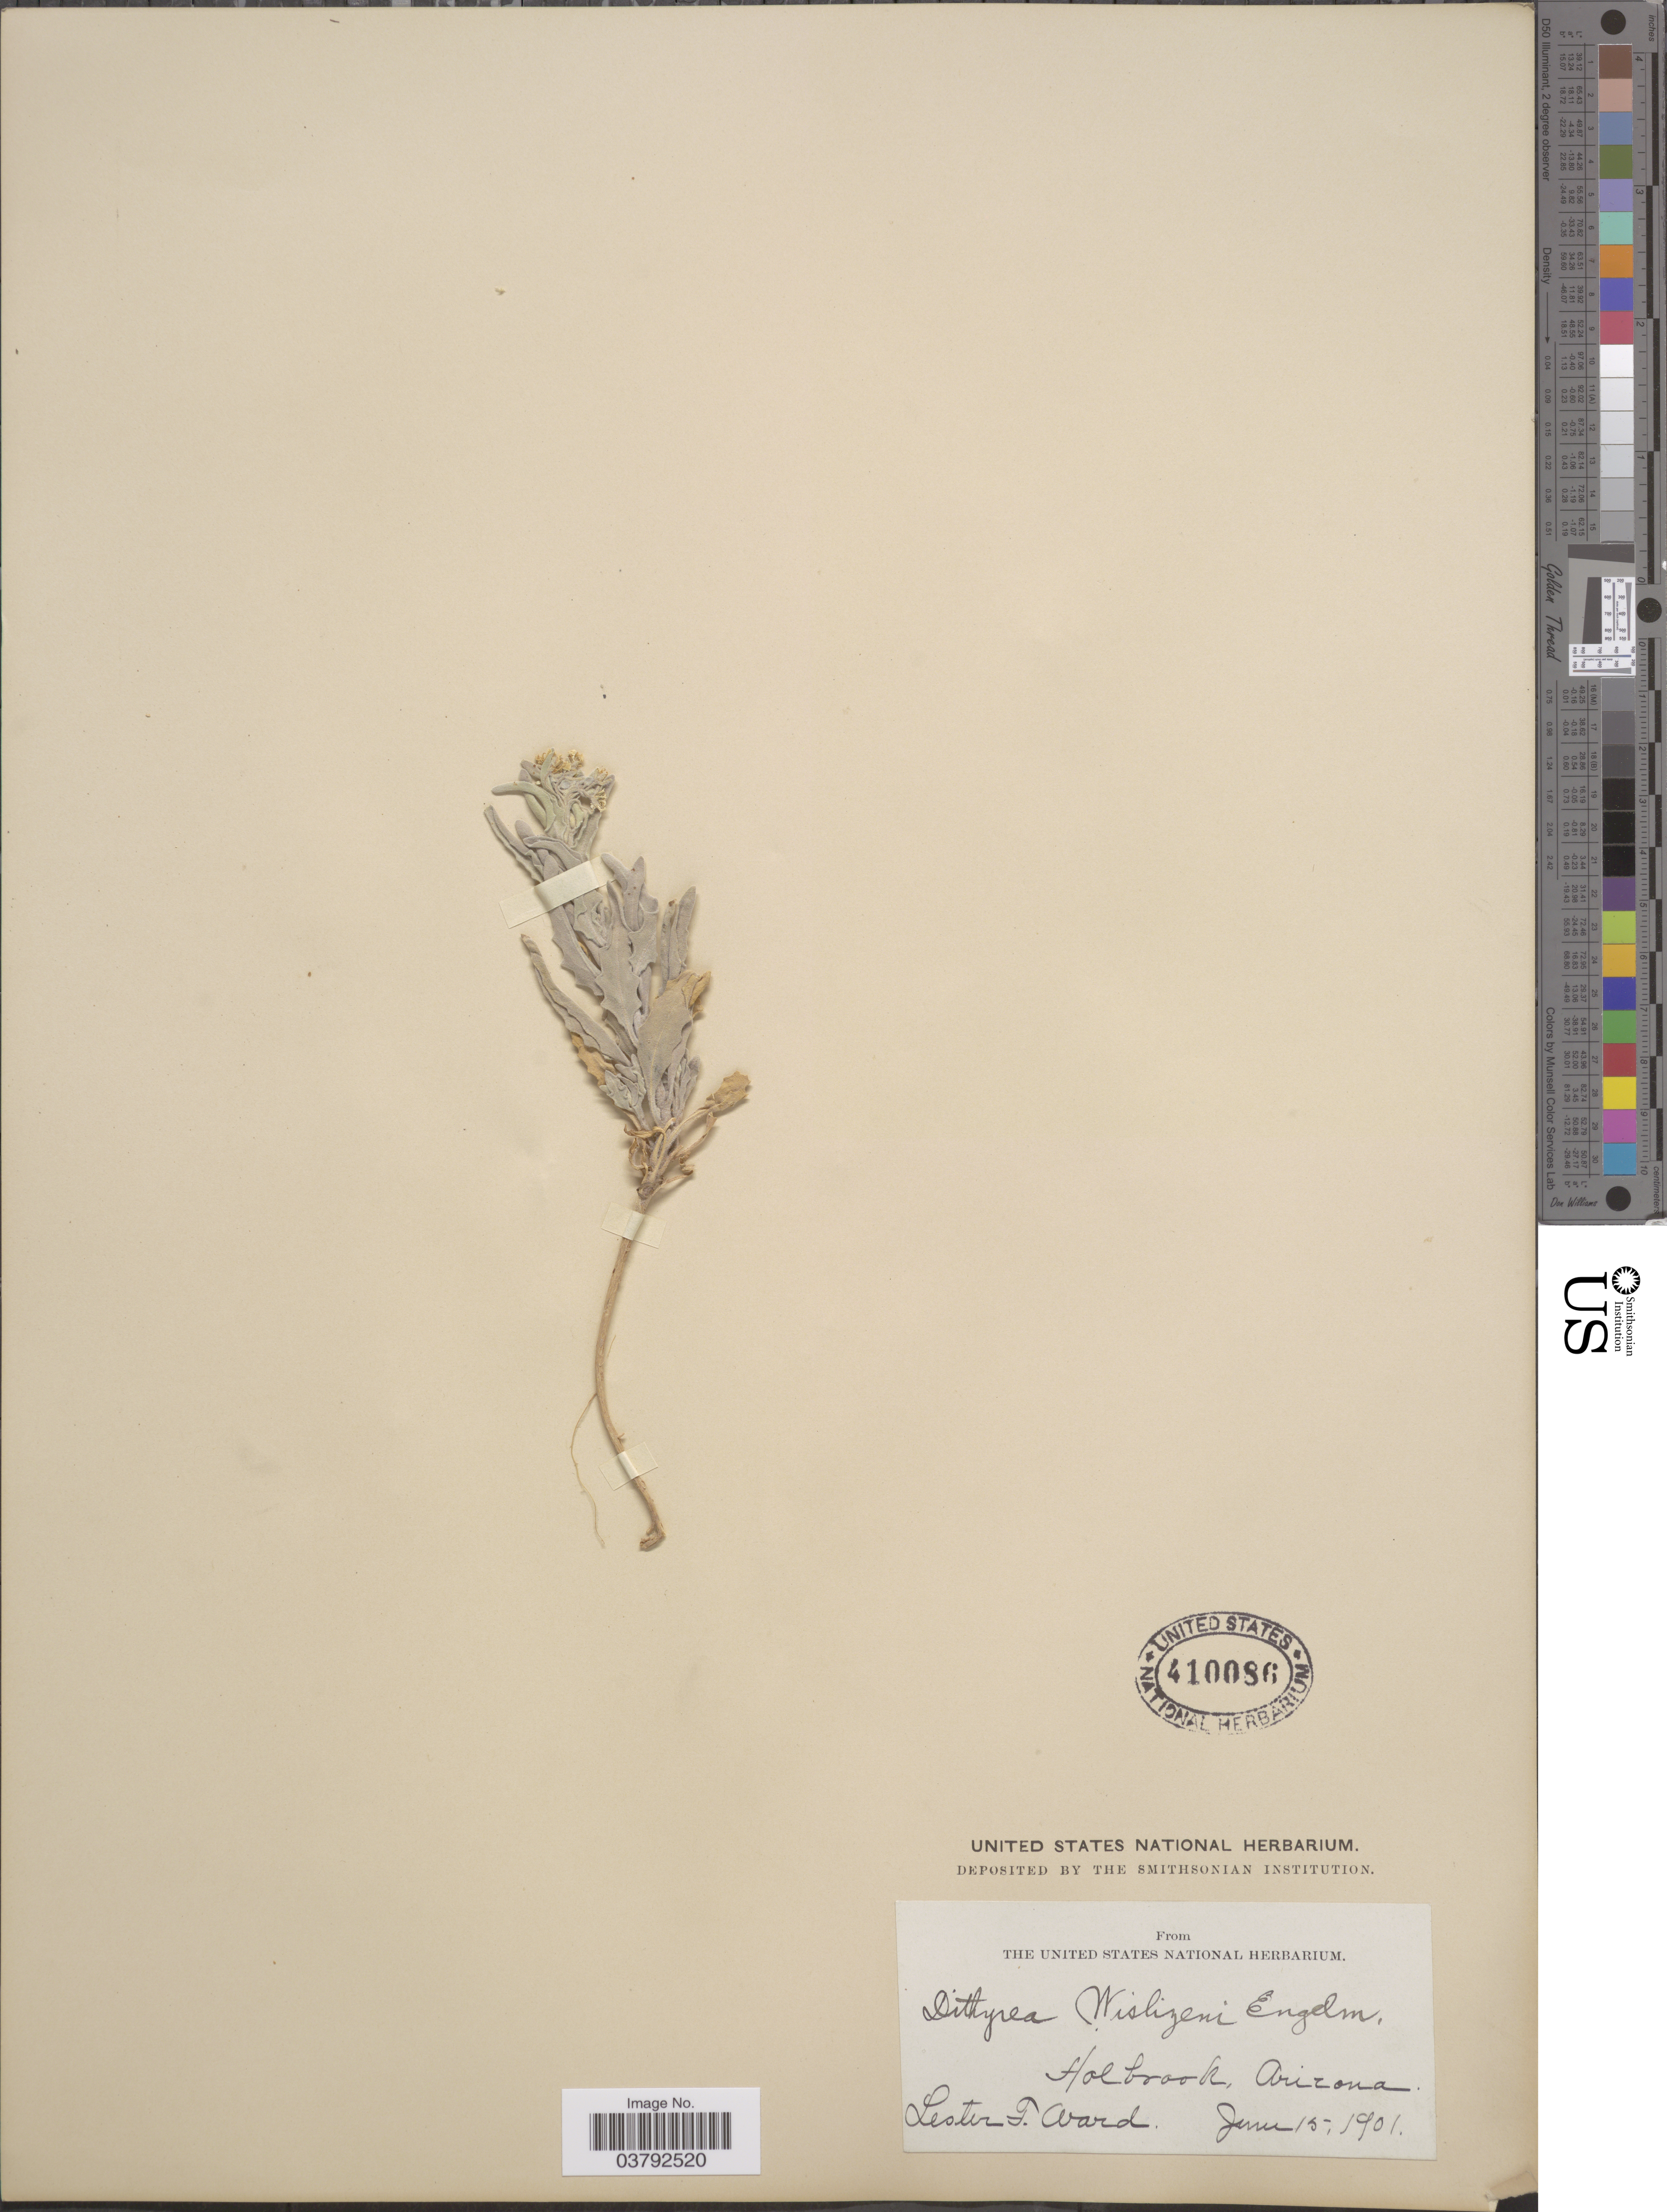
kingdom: Plantae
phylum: Tracheophyta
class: Magnoliopsida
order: Brassicales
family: Brassicaceae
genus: Dithyrea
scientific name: Dithyrea wislizeni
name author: Engelm.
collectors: L. F. Ward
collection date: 1901-06-15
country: United States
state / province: Arizona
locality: Holbrook.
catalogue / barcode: US 410086